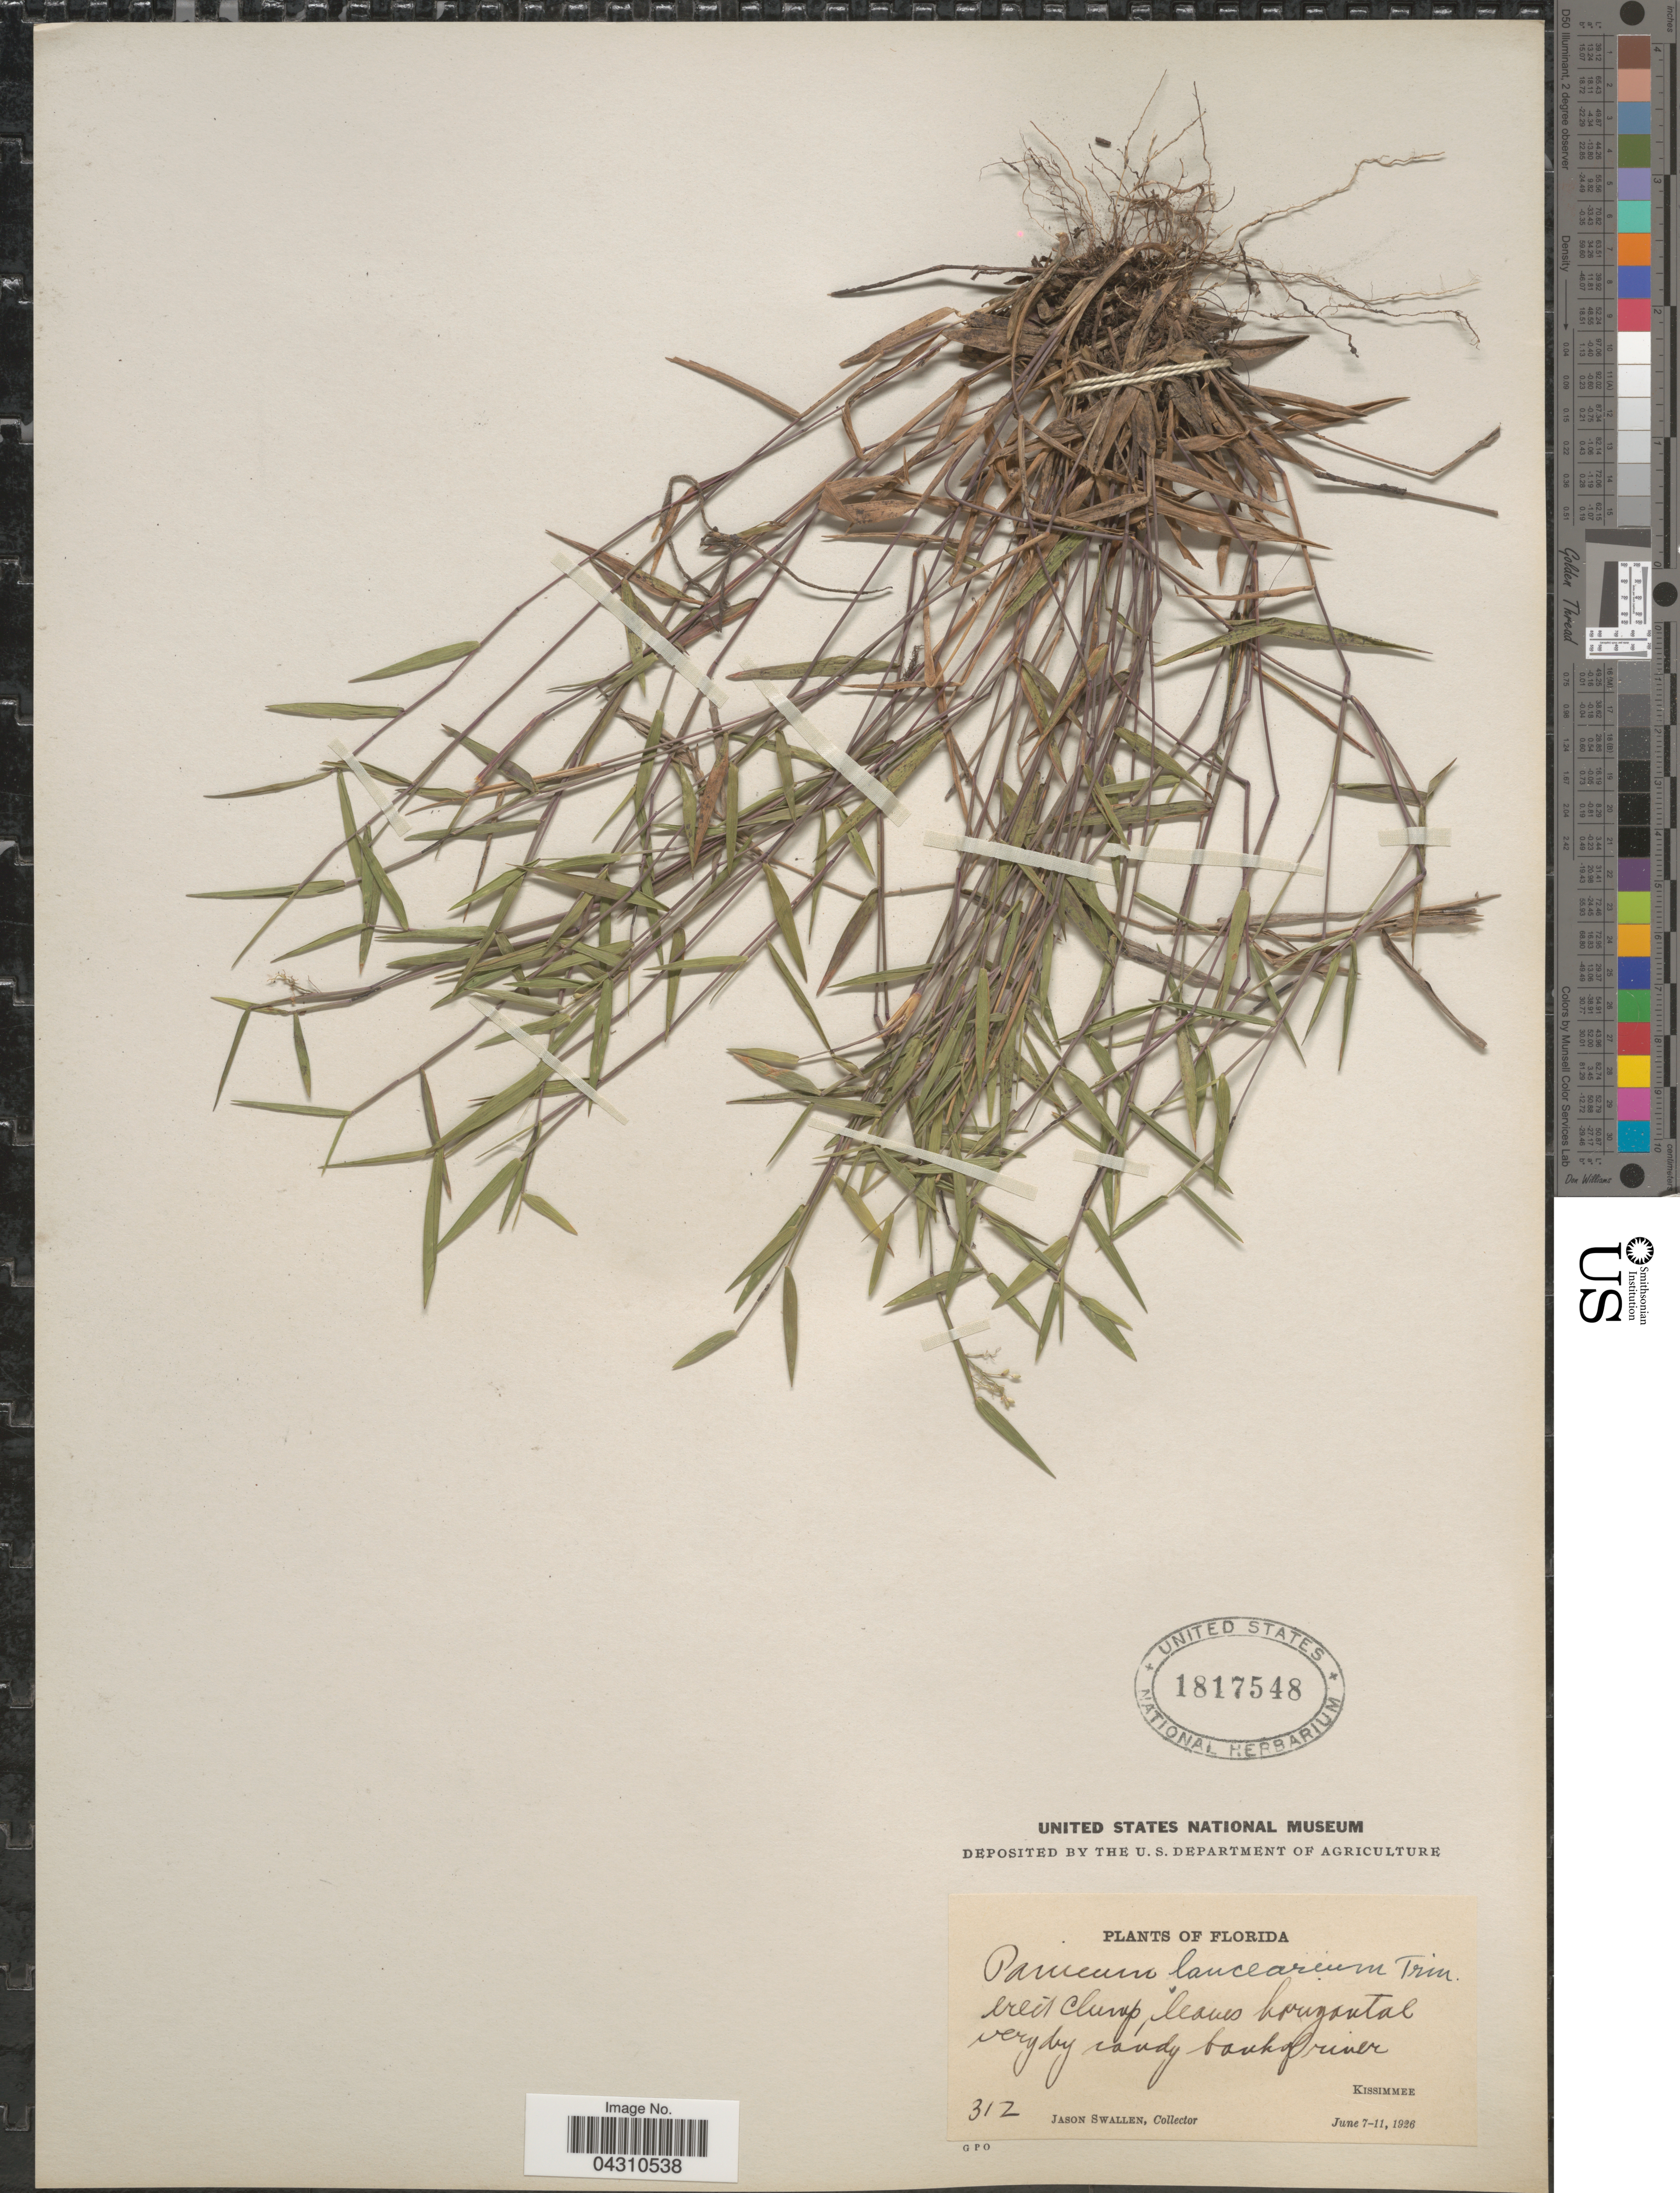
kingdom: Plantae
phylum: Tracheophyta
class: Liliopsida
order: Poales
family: Poaceae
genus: Dichanthelium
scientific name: Dichanthelium portoricense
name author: (Desv. ex Ham.) B.F. Hansen & Wunderlin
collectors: J. R. Swallen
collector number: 312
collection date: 1926-06-07/1926-06-11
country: United States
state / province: Florida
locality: Kissimmee.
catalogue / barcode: US 1817548